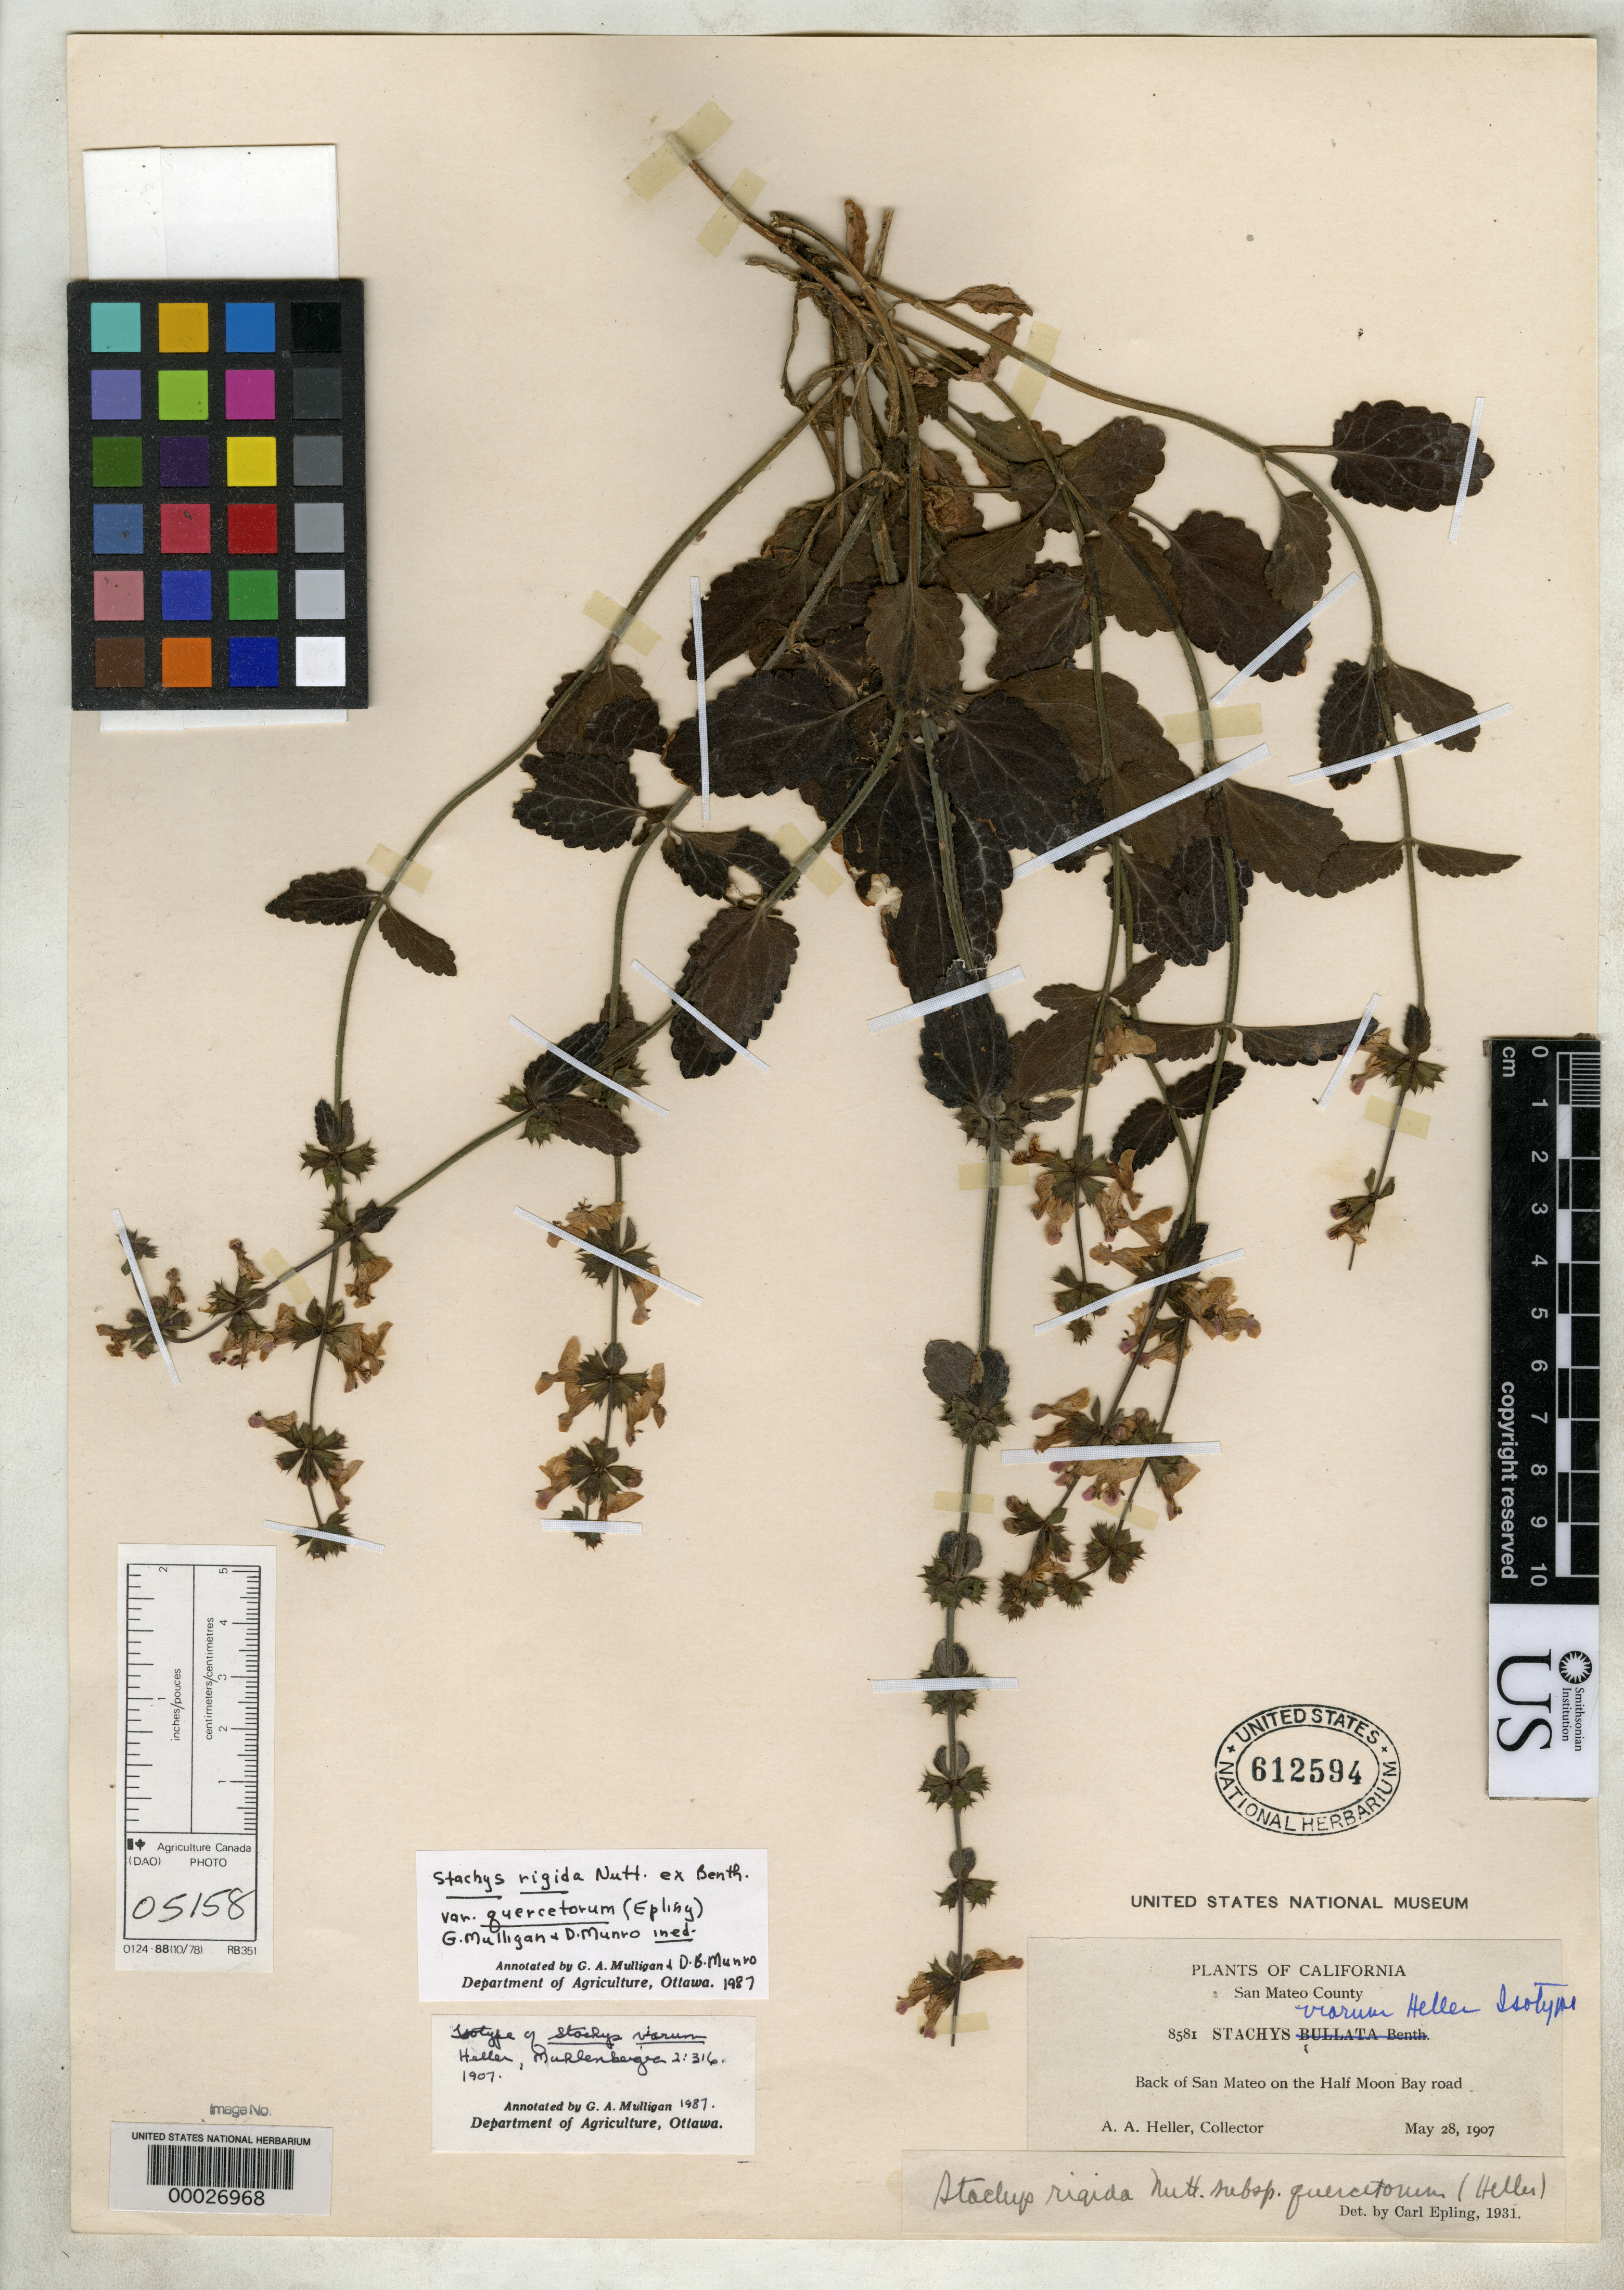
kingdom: Plantae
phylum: Tracheophyta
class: Magnoliopsida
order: Lamiales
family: Lamiaceae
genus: Stachys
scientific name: Stachys viarum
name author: A. Heller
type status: Isotype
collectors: A. A. Heller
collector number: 8581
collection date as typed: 28 May 1907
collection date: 1907-05-28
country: United States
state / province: California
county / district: San Mateo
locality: Back of San Mateo on Half Moon Bay Road.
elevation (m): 91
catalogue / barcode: US 612594